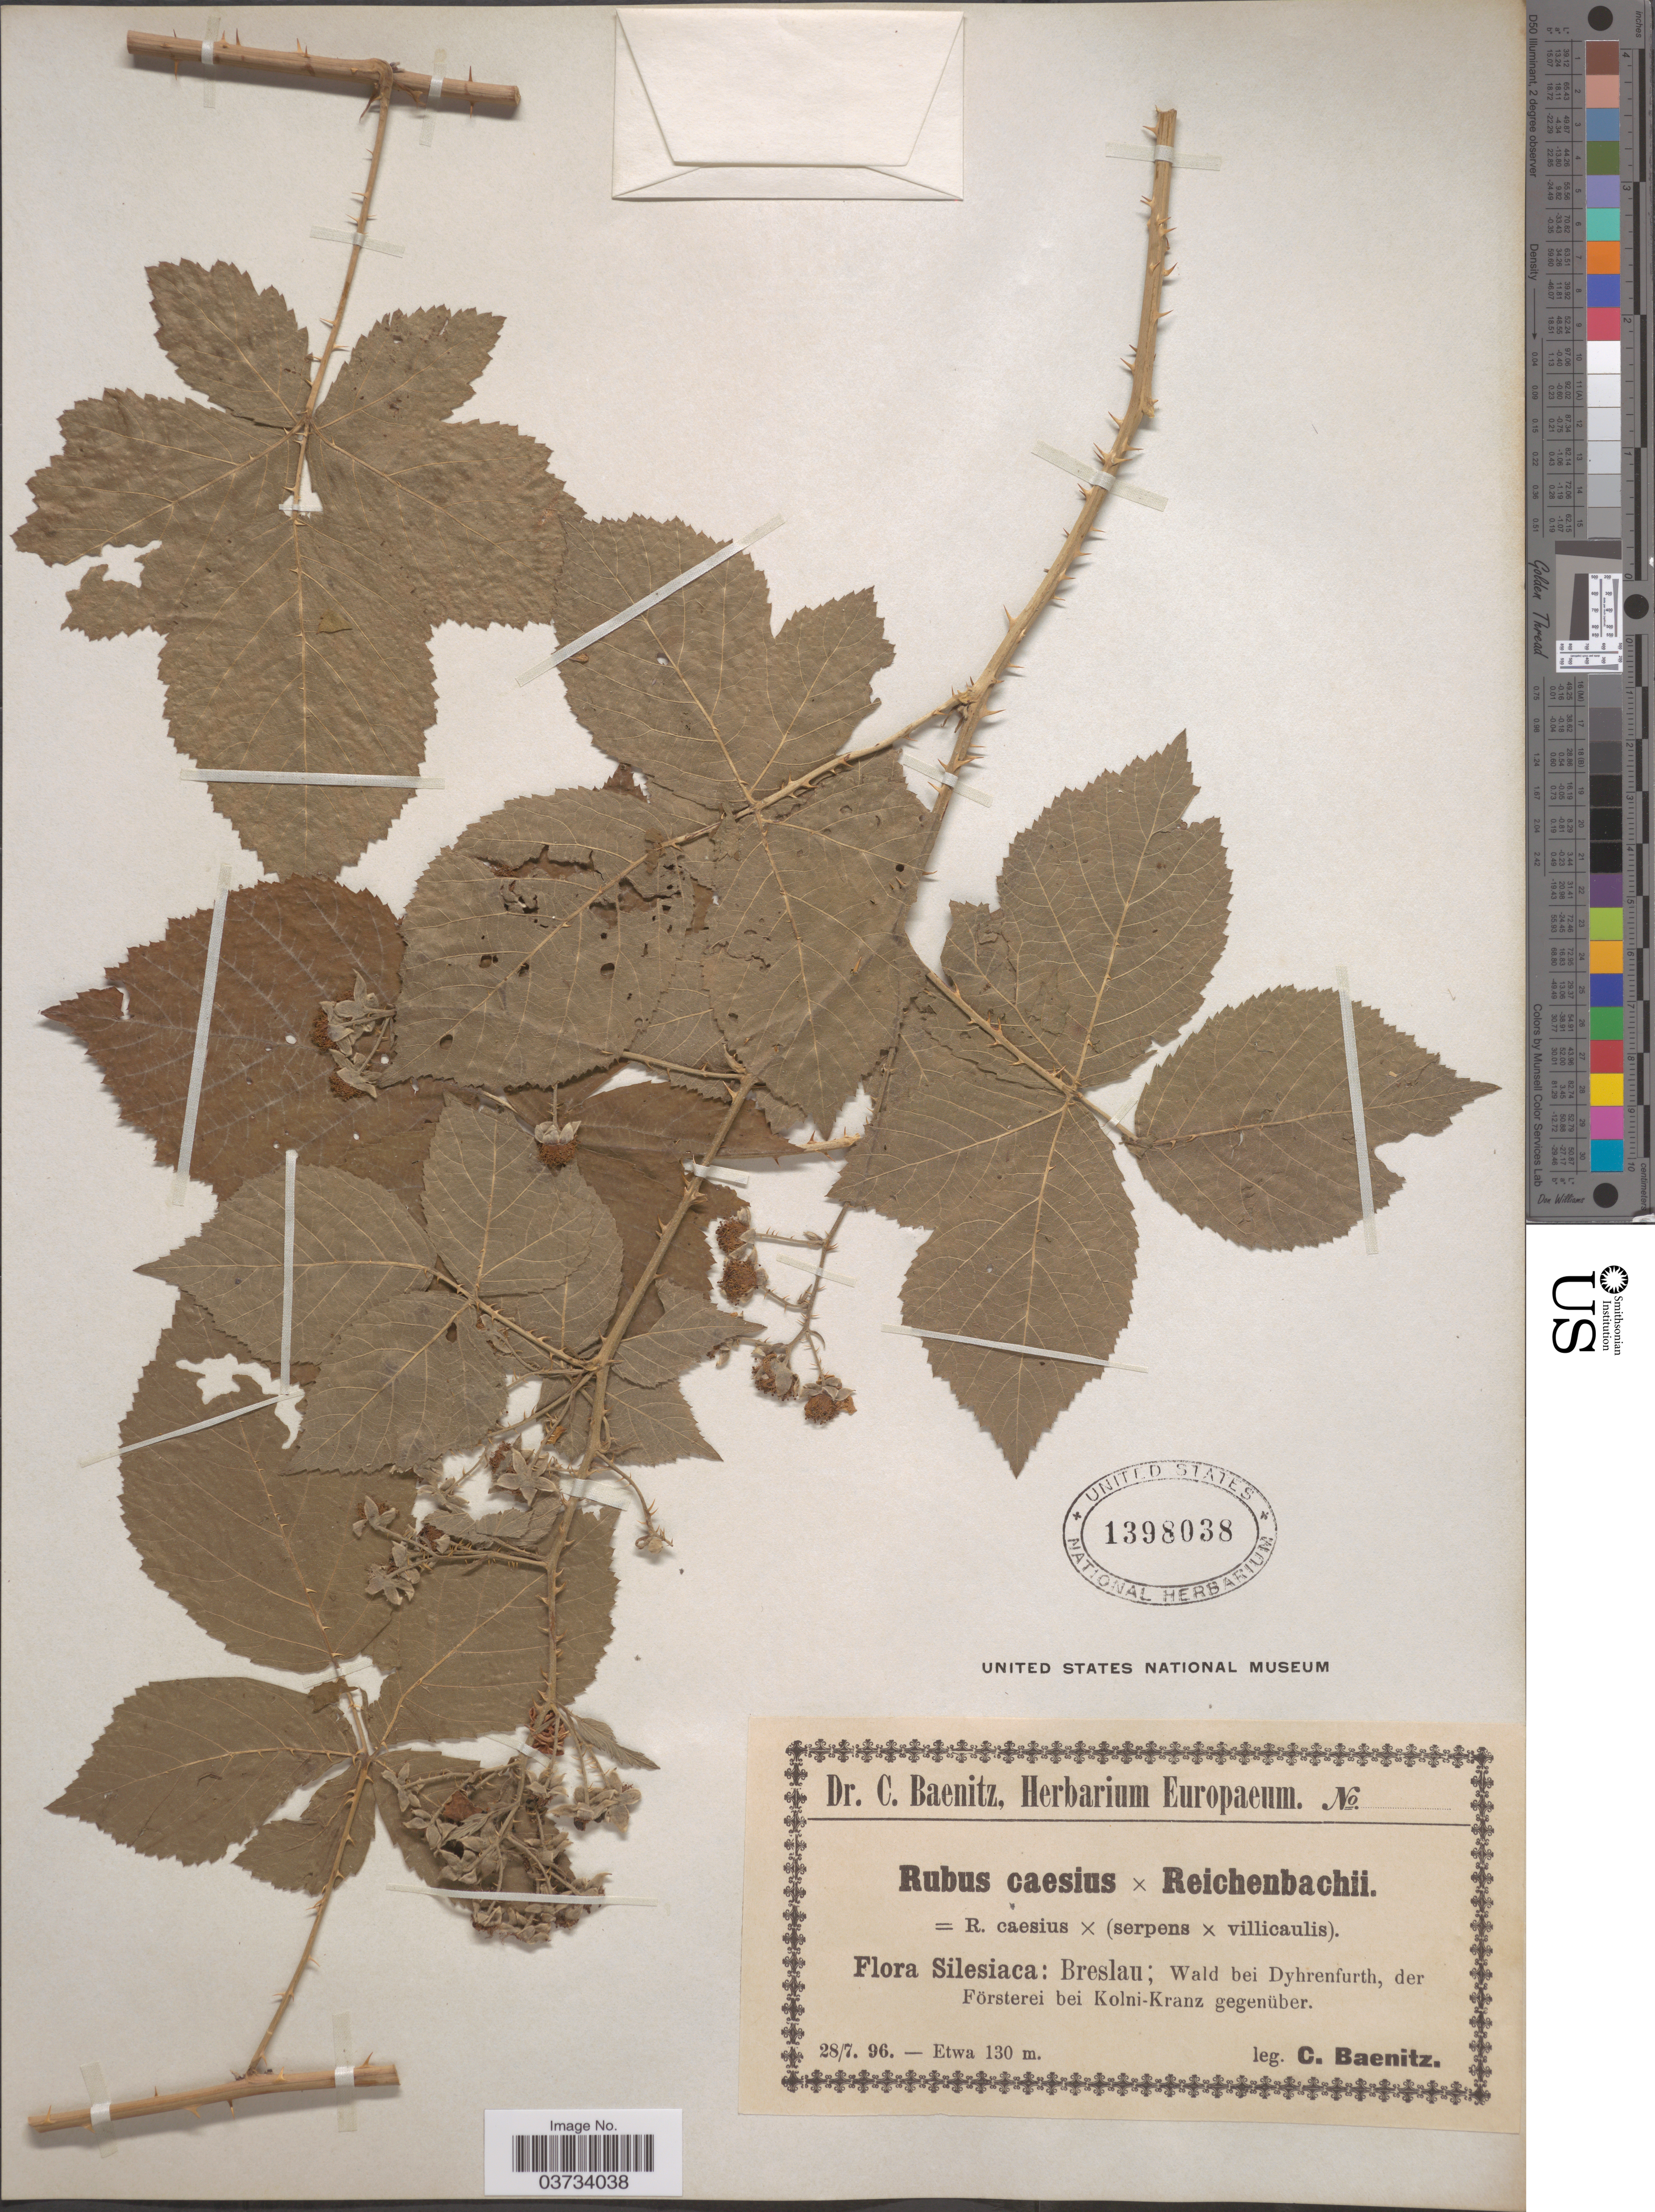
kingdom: Plantae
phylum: Tracheophyta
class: Magnoliopsida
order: Rosales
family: Rosaceae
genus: Rubus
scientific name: Rubus caesius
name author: L.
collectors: C. G. Baenitz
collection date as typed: Transcribed d/m/y: 28/7/96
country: Poland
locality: Silesiaca: Breslau; Wald bei Dyhrenfurth, der Försterei bei Kolni-Kranz gegenüber.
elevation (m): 130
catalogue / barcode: US 1398038